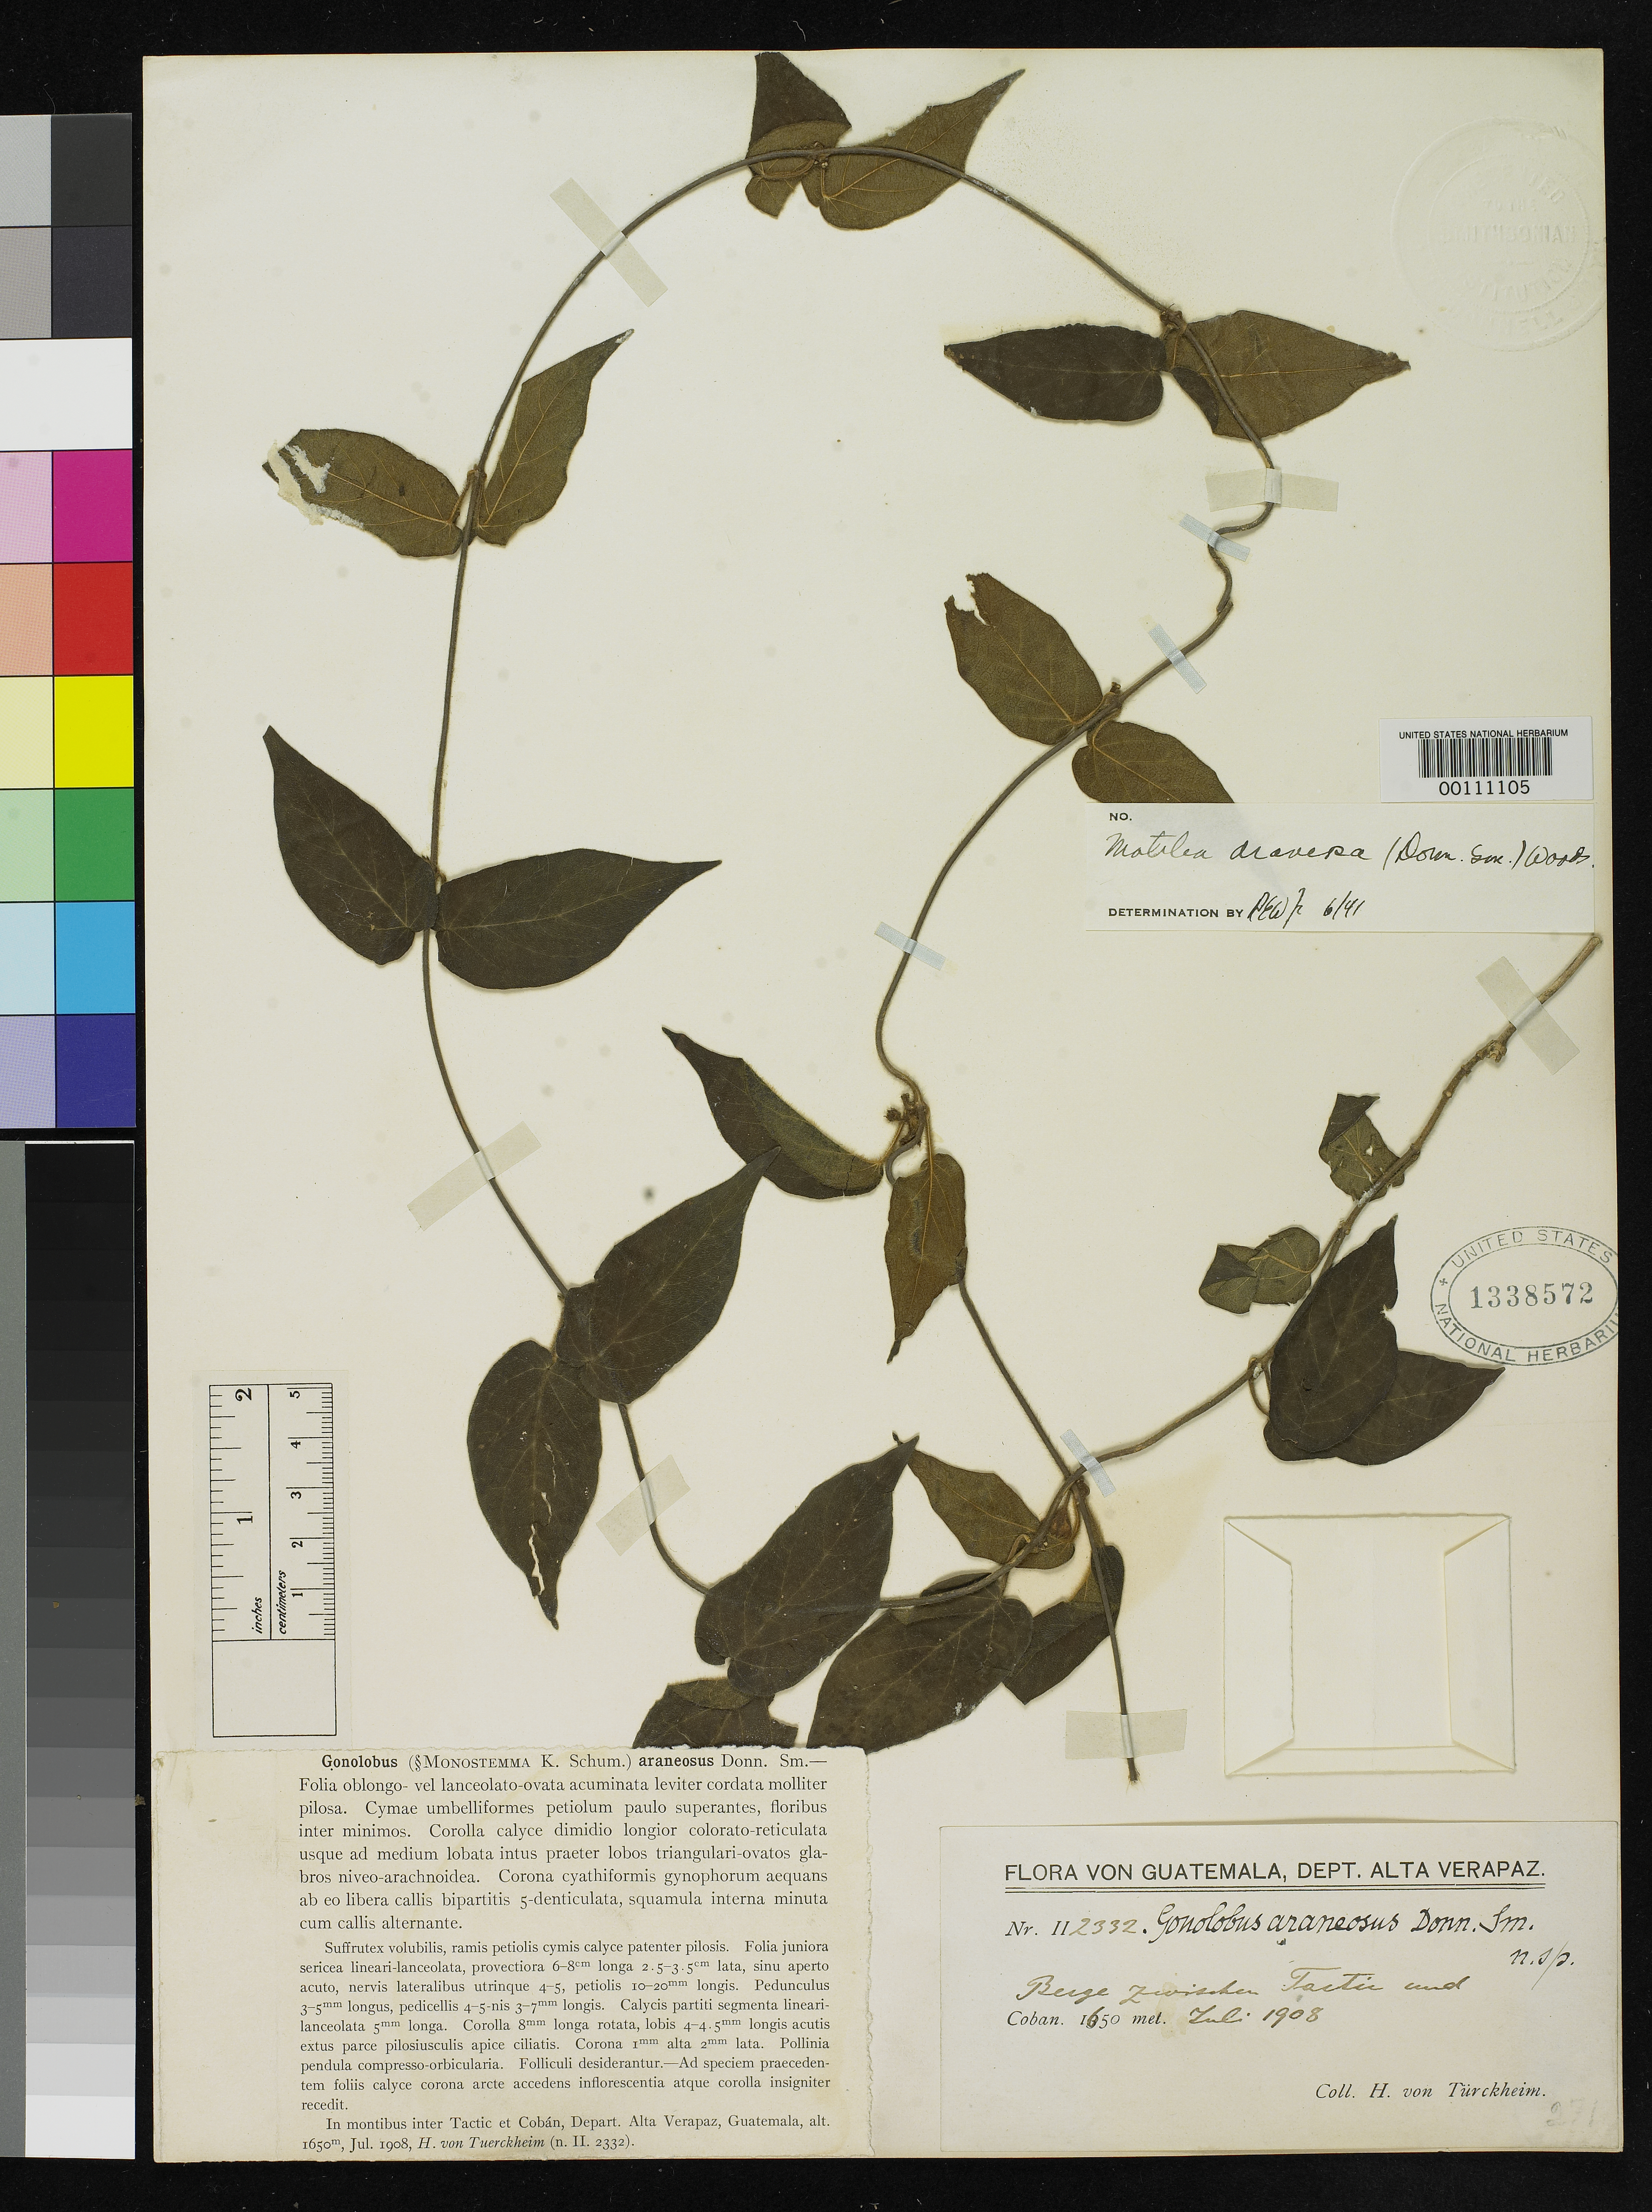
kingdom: Plantae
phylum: Tracheophyta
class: Magnoliopsida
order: Gentianales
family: Apocynaceae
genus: Gonolobus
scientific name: Gonolobus araneosus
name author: Donn. Sm.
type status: Type Collection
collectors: H. von Türckheim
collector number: II 2332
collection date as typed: Jul 1908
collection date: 1908-07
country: Guatemala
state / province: Alta Verapaz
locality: Tactic and Cobán.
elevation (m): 1650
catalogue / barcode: US 1338572